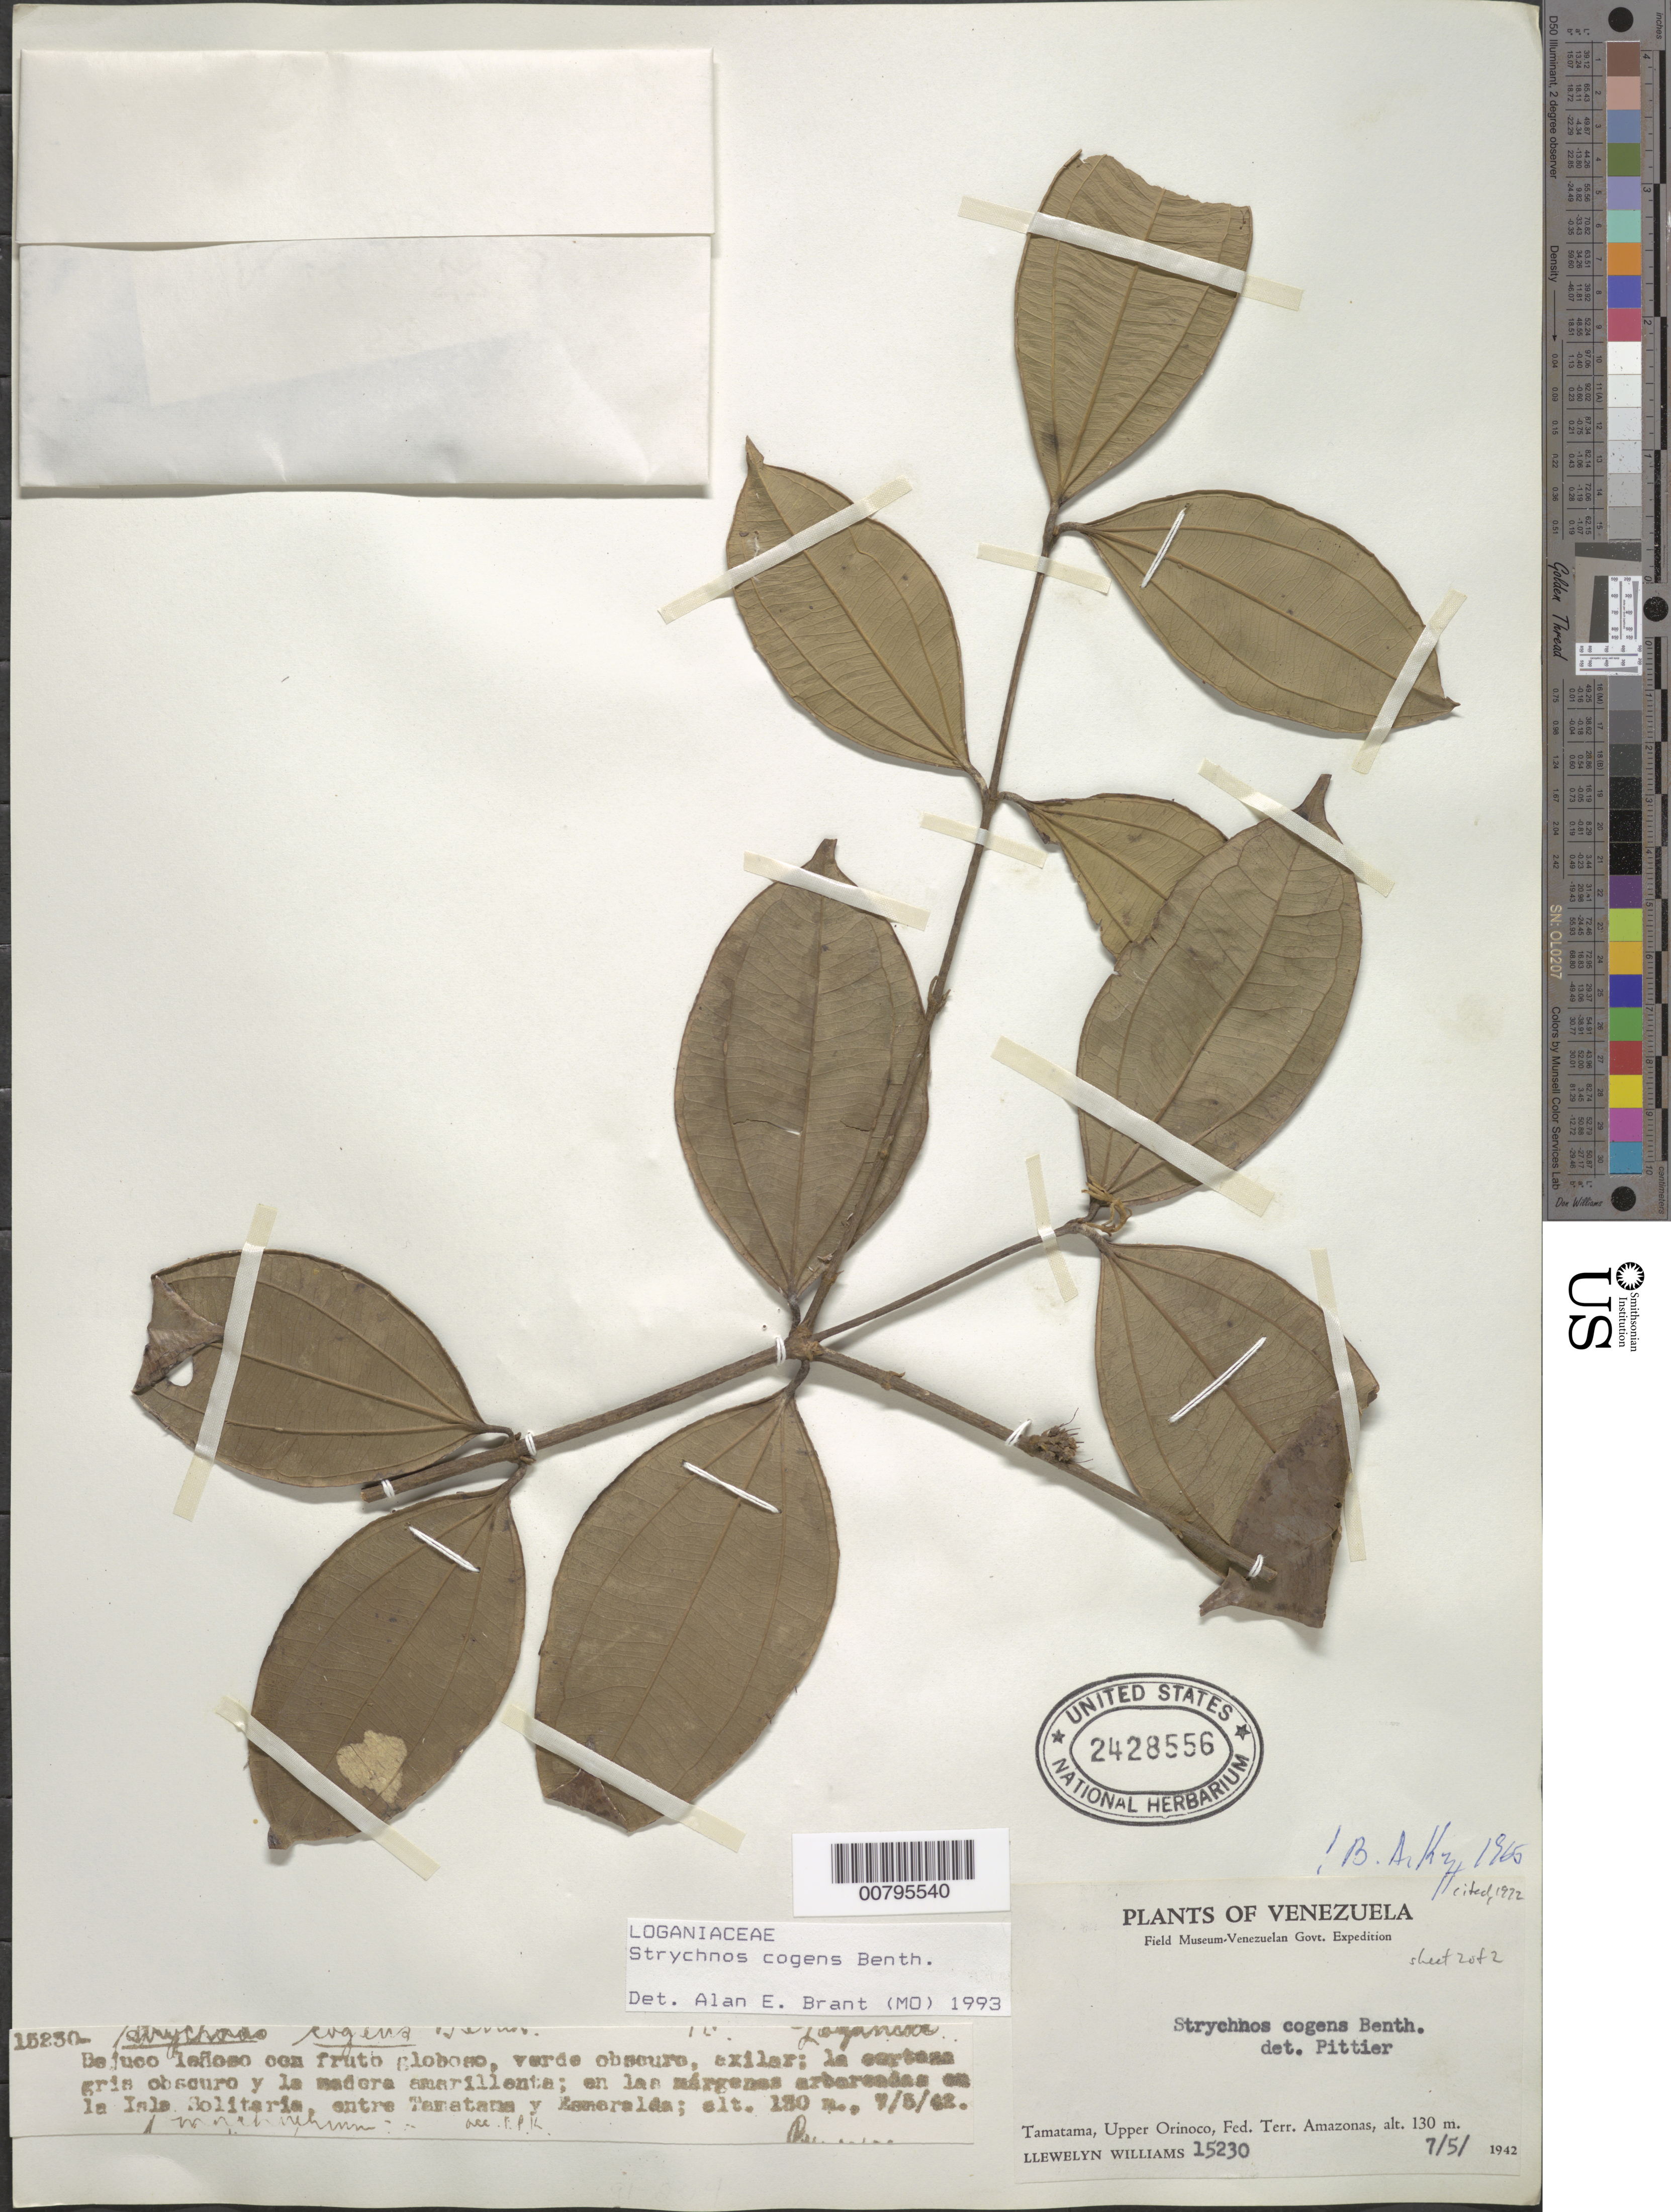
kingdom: Plantae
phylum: Tracheophyta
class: Magnoliopsida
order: Gentianales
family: Loganiaceae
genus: Strychnos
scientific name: Strychnos cogens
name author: Benth.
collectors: Ll. Williams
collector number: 15230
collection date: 1942-05-07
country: Venezuela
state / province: Amazonas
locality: Tamatama, Upper Orinoco, Fed. Terr. Amazonas. En la Isla Solitaria, entre Tamatama y Esmeralda.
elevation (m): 130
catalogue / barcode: US 2428556